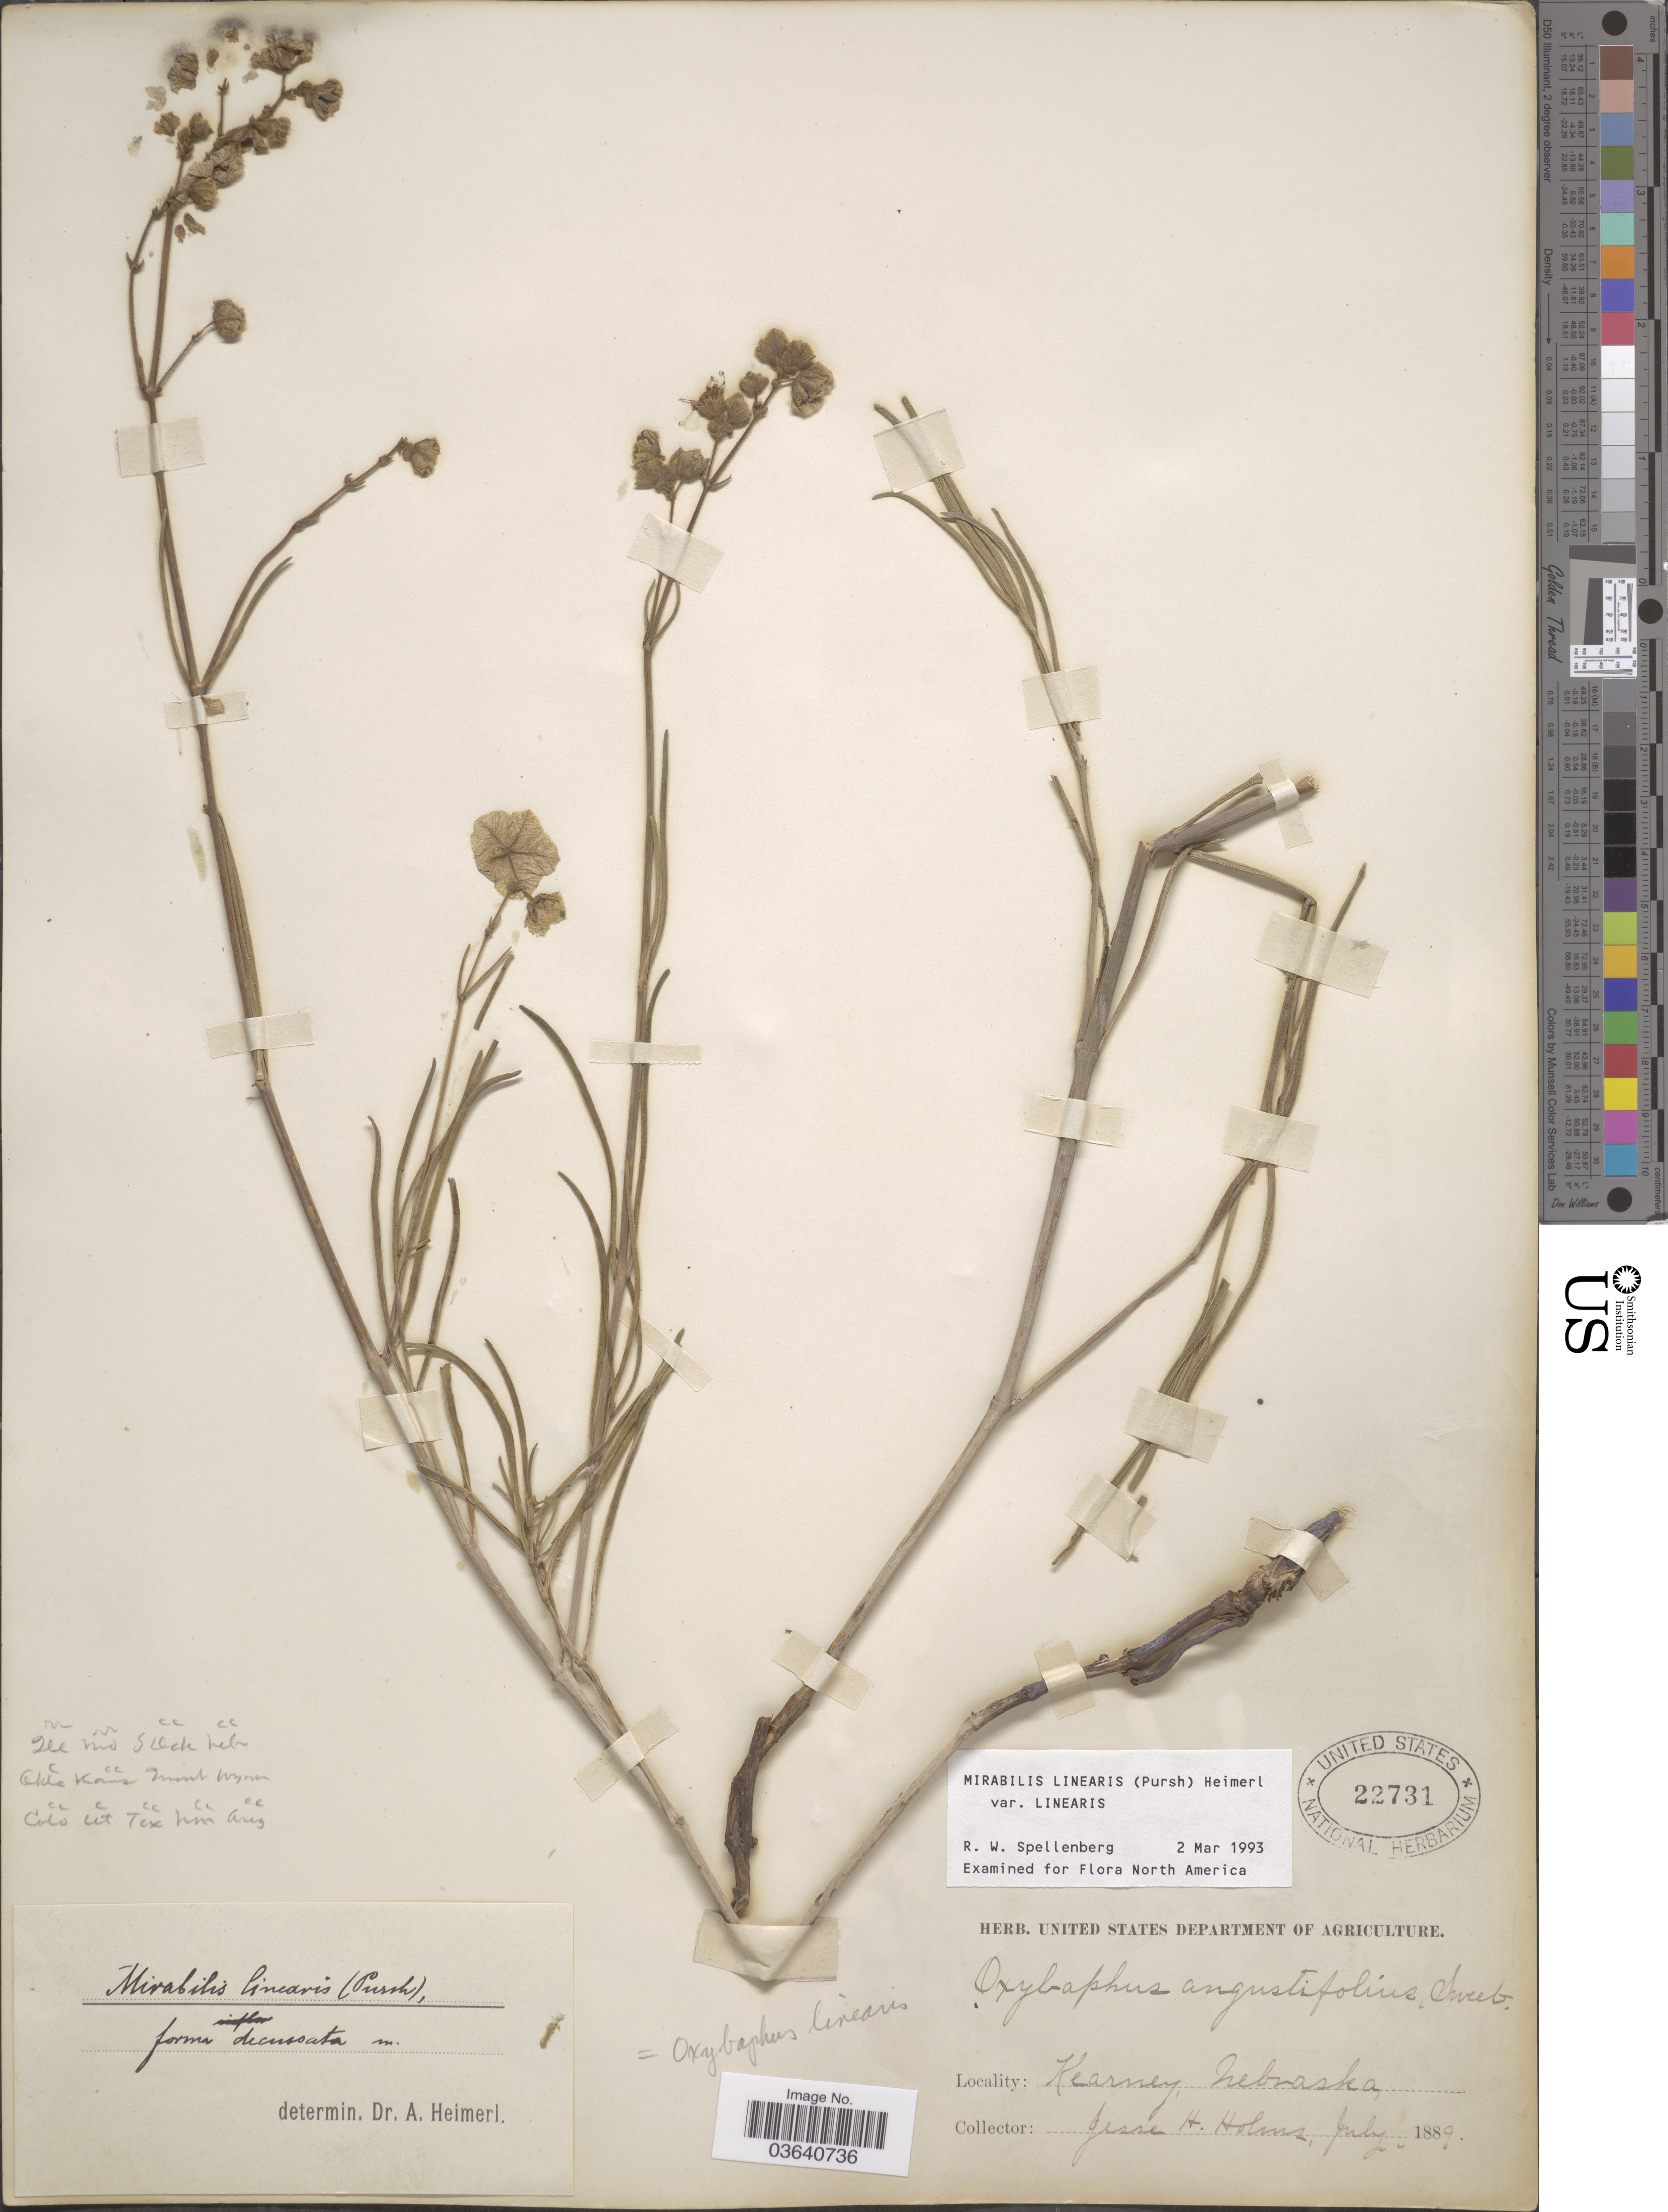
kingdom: Plantae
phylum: Tracheophyta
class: Magnoliopsida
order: Caryophyllales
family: Nyctaginaceae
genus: Mirabilis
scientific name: Mirabilis linearis var. linearis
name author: (Pursh) Heimerl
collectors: J. H. Holms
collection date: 1889-07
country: United States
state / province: Nebraska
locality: Kearney.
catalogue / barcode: US 22731